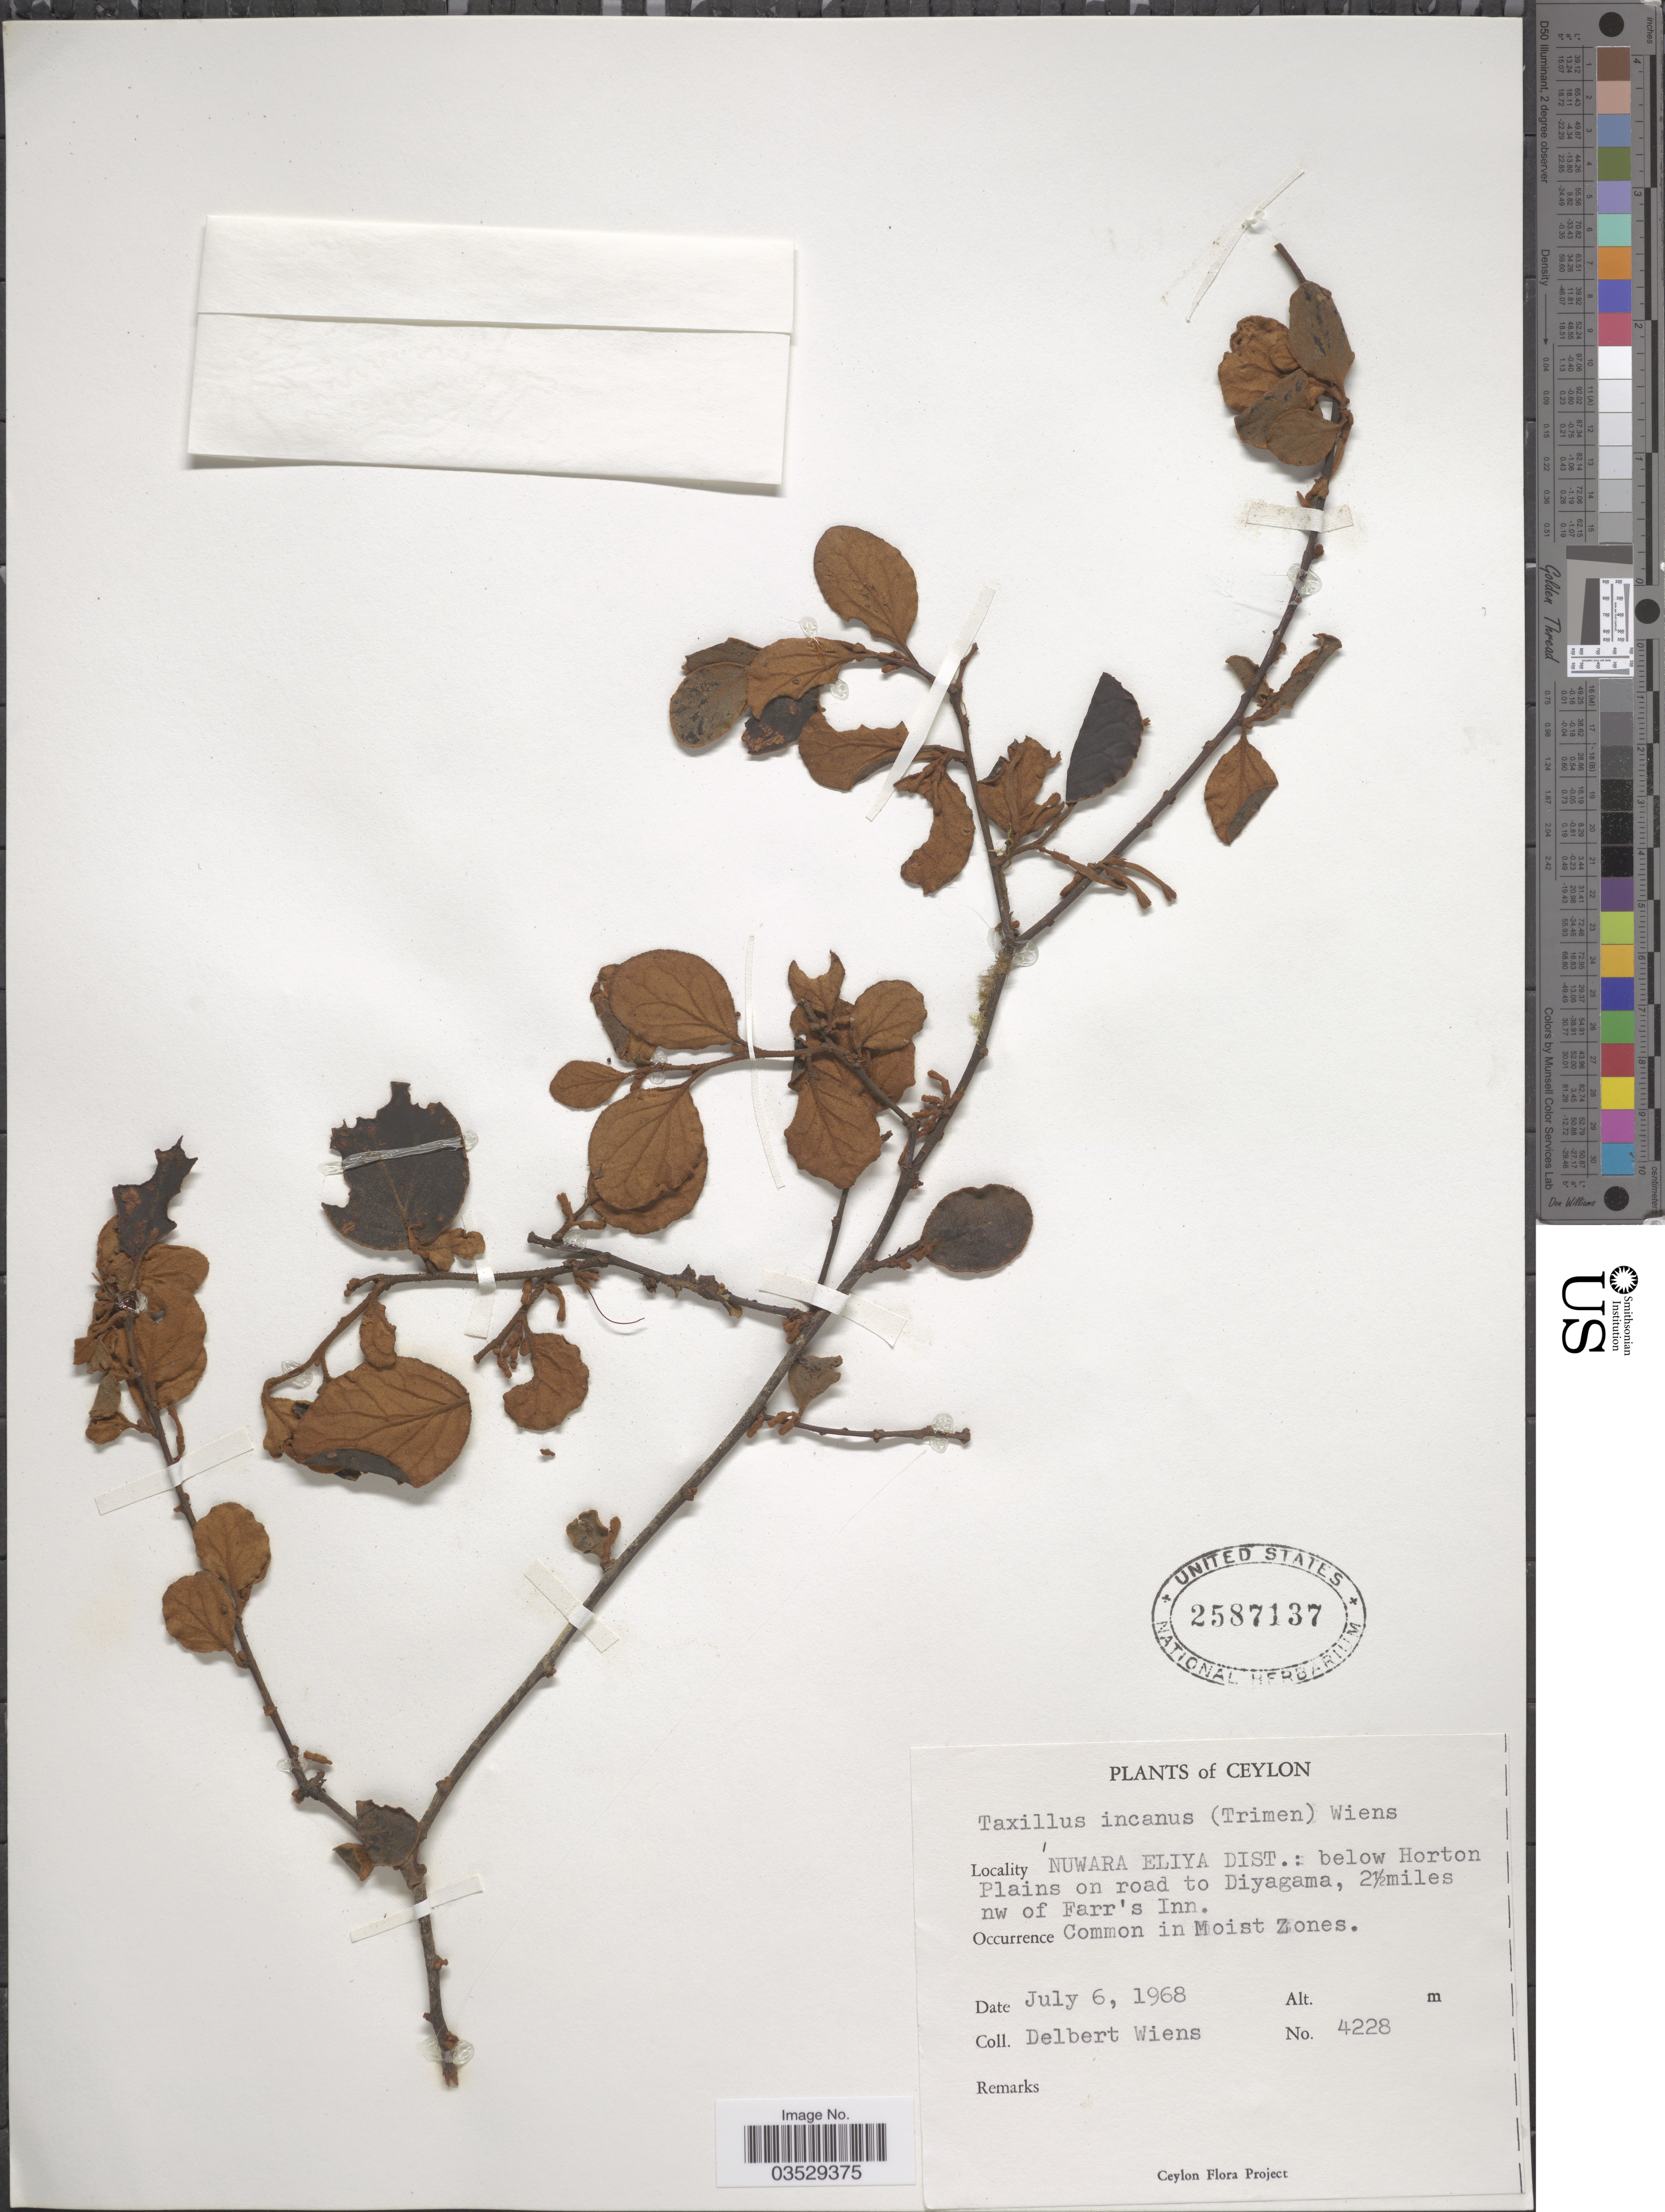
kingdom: Plantae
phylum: Tracheophyta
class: Magnoliopsida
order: Santalales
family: Loranthaceae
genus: Taxillus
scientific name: Taxillus incanus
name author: (Trimen) Wiens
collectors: D. Wiens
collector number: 4228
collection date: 1968-07-06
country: Sri Lanka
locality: Ceylon. Nuwara Eliya Dist.: below Horton Plains on road to Diyagama, 2½ miles nw of Farr's Inn. Common in Moist Zones.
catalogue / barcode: US 2587137